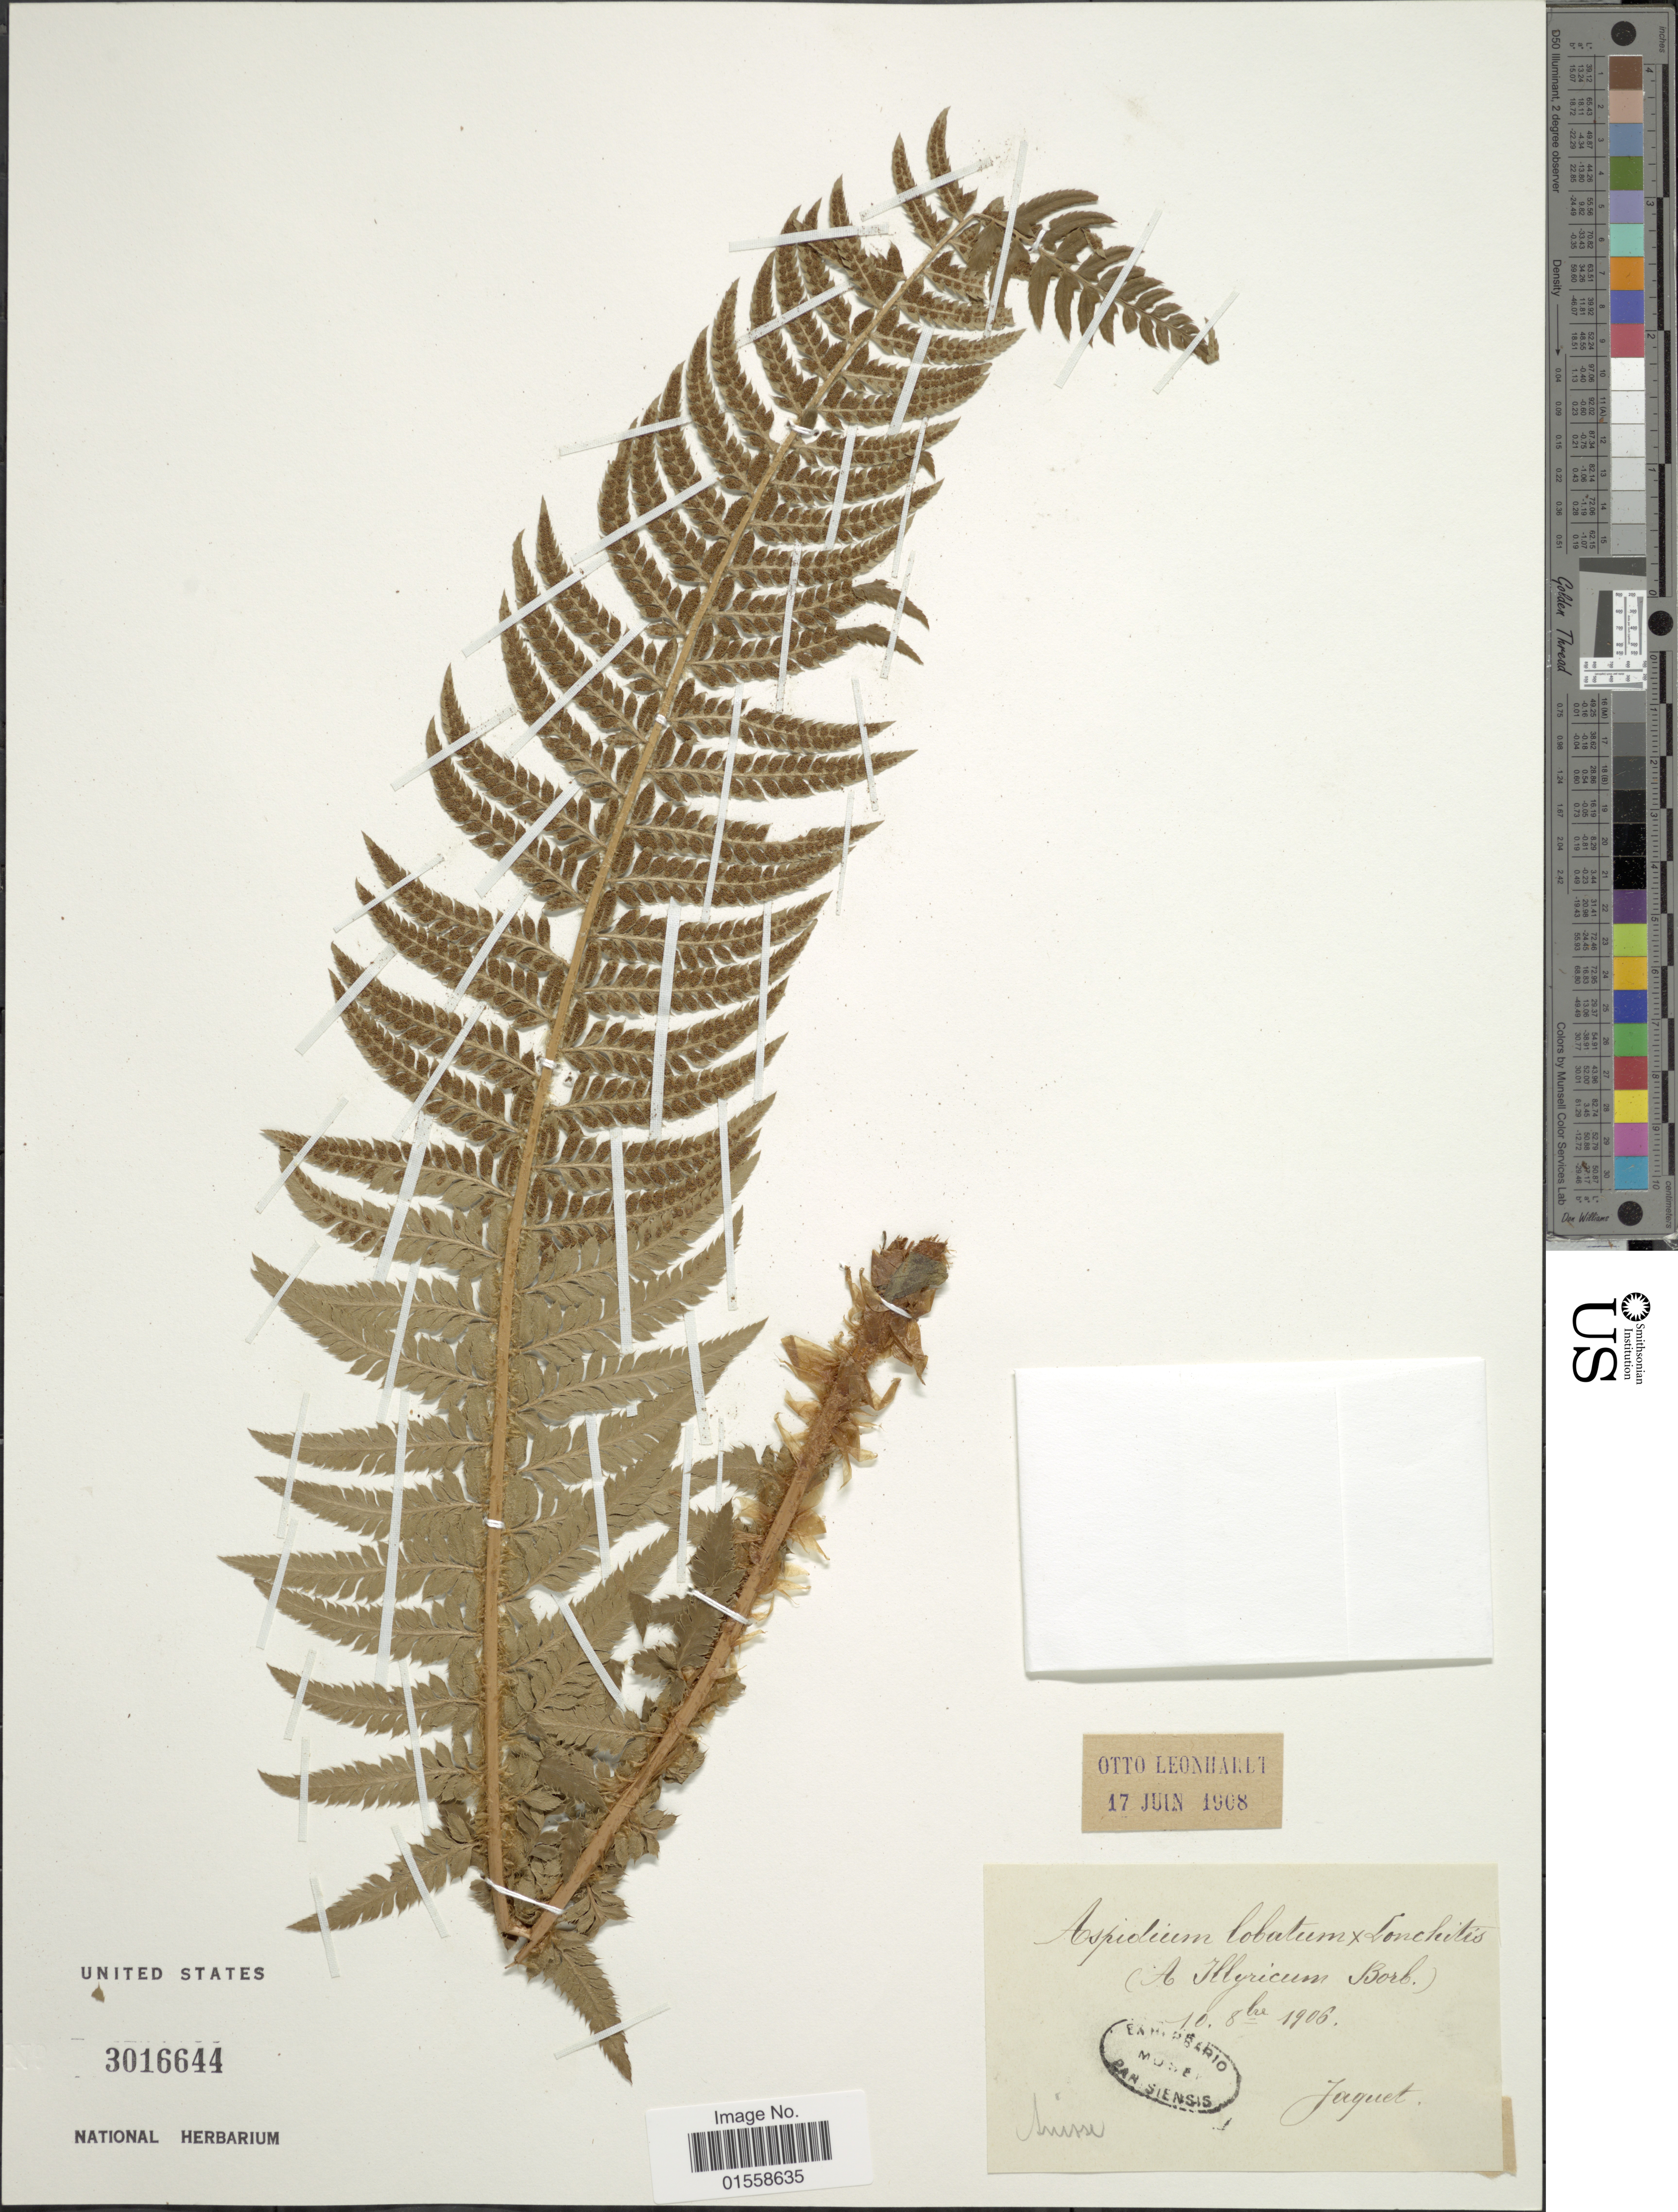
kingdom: Plantae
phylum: Tracheophyta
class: Polypodiopsida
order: Polypodiales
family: Dryopteridaceae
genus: Polystichum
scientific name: Polystichum x illyricum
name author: Hahne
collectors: -. Jaquet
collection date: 1906-10-10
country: Switzerland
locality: Suisse.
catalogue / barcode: US 3016644